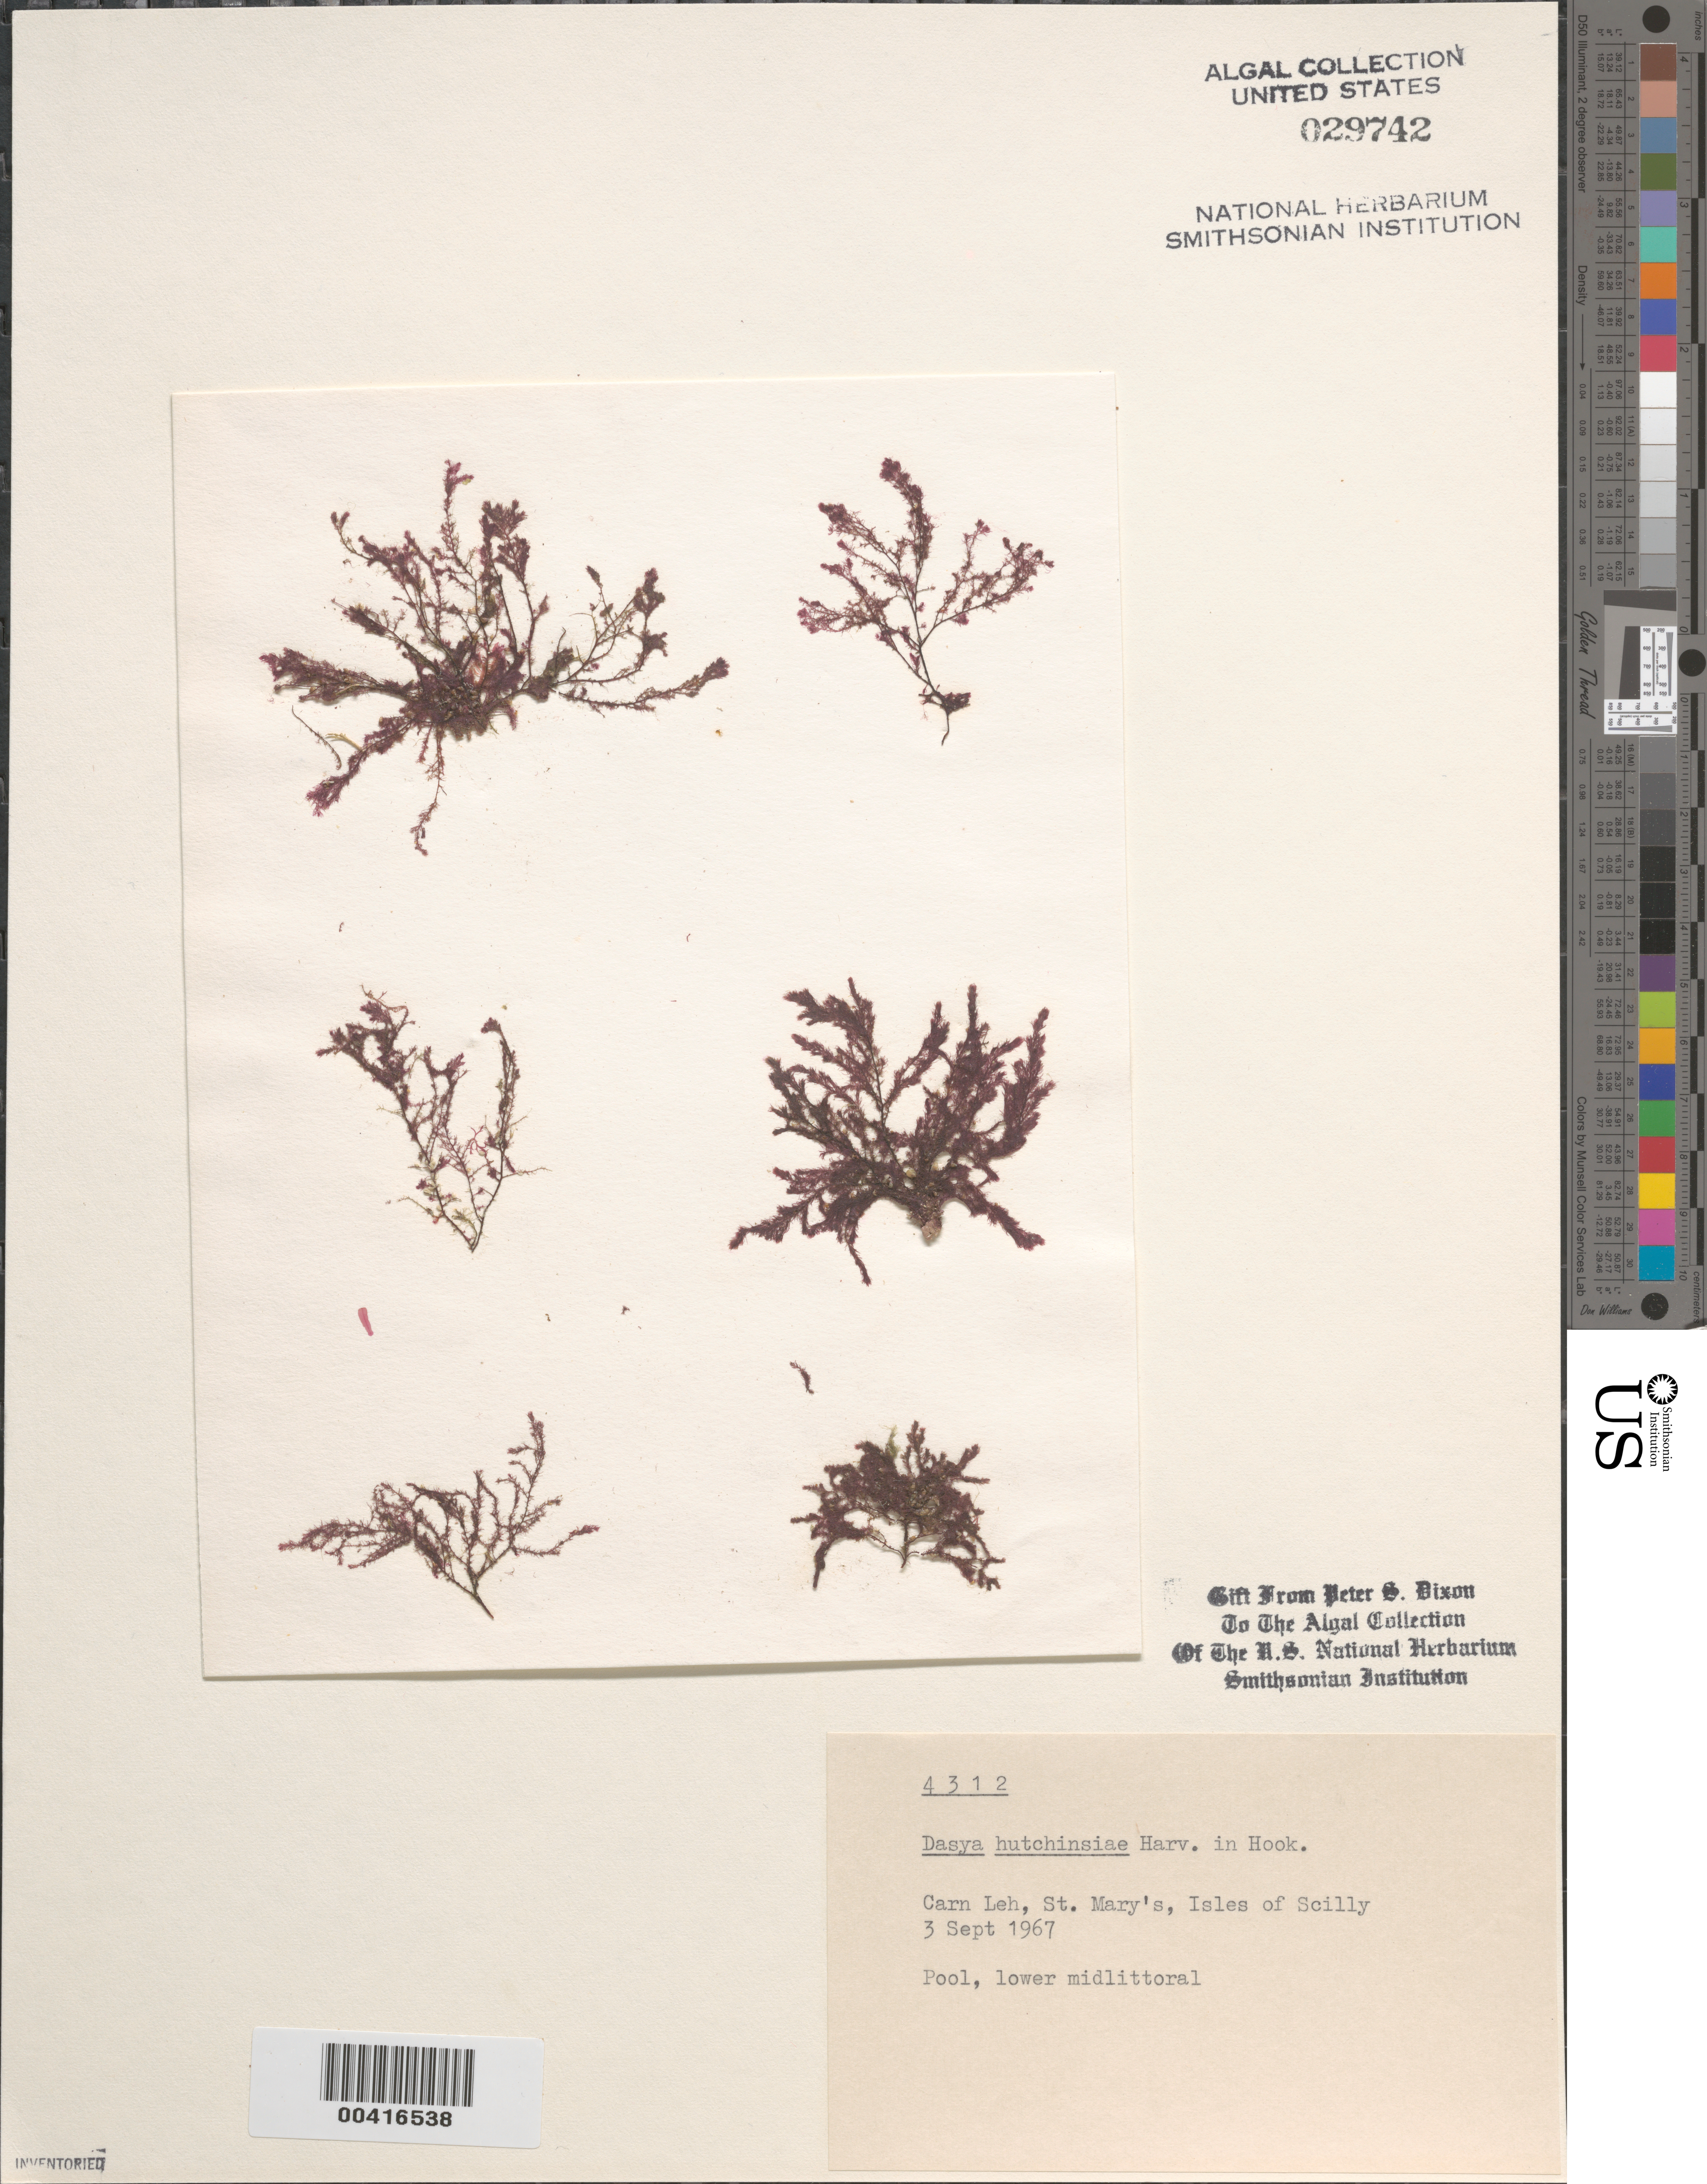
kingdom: Plantae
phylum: Rhodophyta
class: Florideophyceae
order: Ceramiales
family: Dasyaceae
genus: Dasya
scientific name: Dasya hutchinsiae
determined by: Dixon, P. S.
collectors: P. S. Dixon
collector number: PSD 4312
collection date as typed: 03 Sep 1967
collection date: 1967-09-03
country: United Kingdom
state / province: England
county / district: Council of the Isles of Scilly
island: St. Mary's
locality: Carn Leh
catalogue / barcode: US 29742